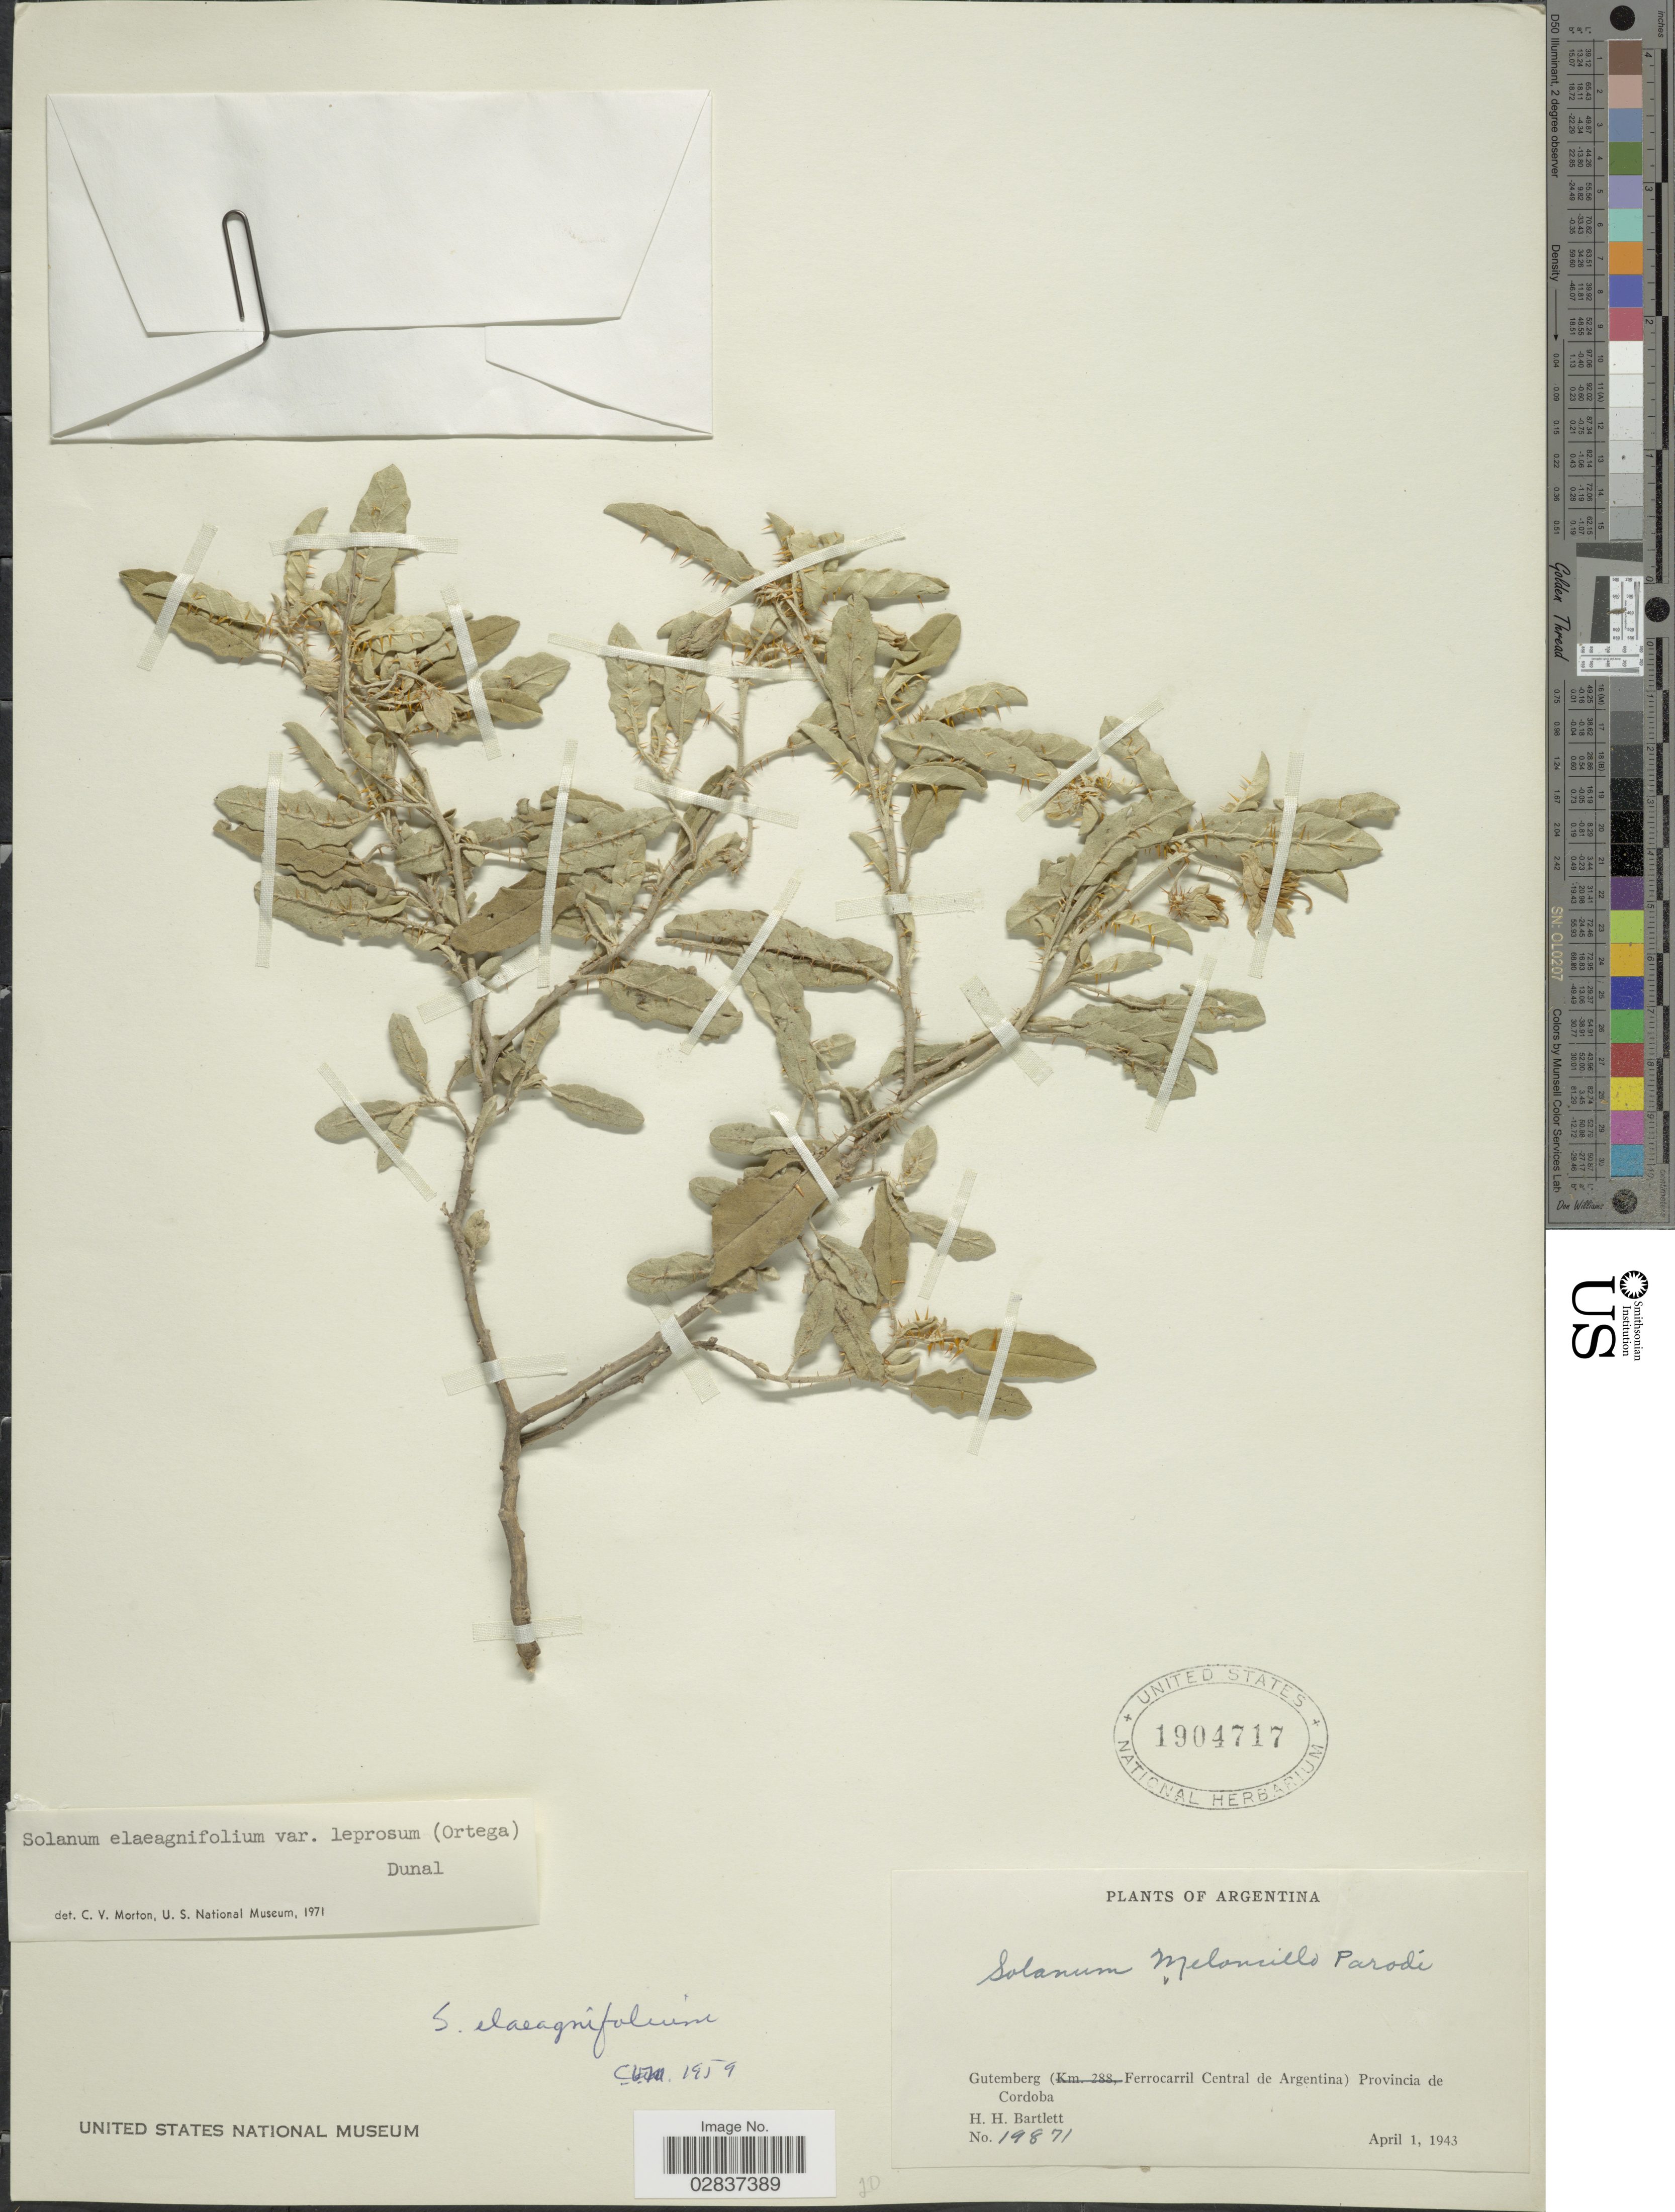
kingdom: Plantae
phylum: Tracheophyta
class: Magnoliopsida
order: Solanales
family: Solanaceae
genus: Solanum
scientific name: Solanum elaeagnifolium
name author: Cav.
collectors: H. H. Bartlett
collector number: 19871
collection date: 1943-04-01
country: Argentina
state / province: Cordoba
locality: Gutemberg (Ferrocarril Central de Argentina) Provincia de Cordoba.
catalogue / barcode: US 1904717